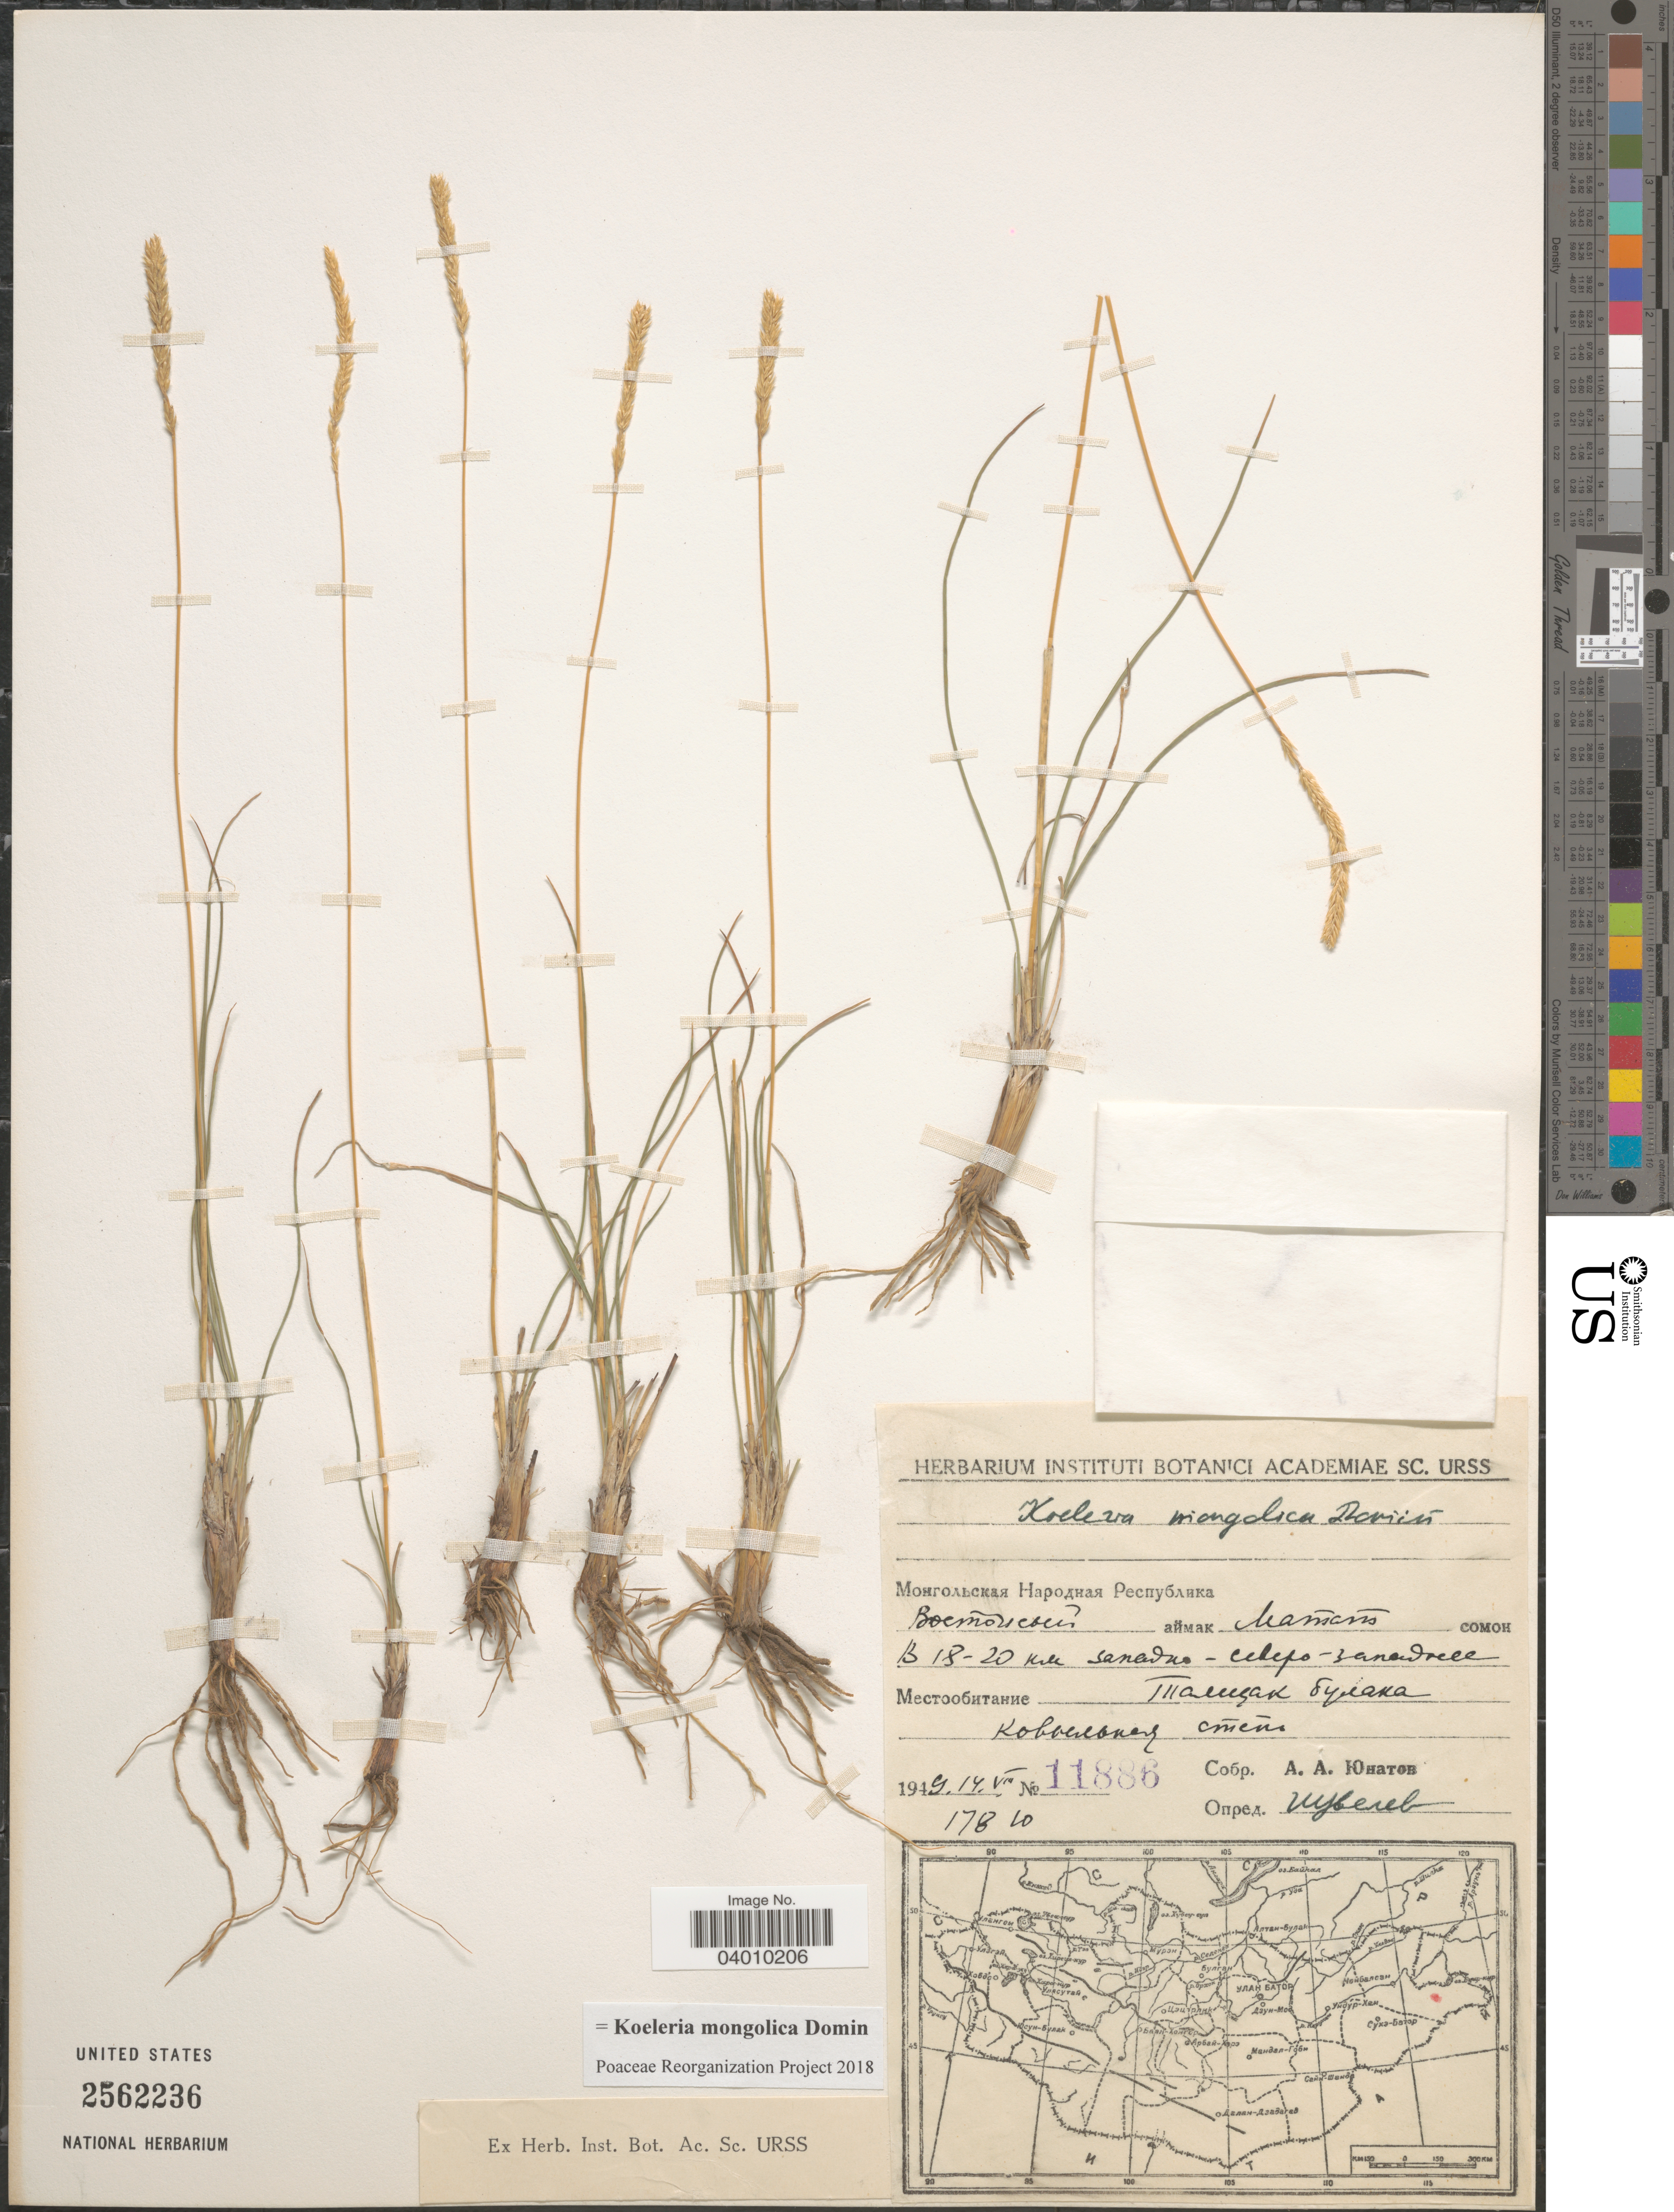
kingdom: Plantae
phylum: Tracheophyta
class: Liliopsida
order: Poales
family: Poaceae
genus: Koeleria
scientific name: Koeleria mongolica ined.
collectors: A. Unatov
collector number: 11886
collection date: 1949-08-14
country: Mongolia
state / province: Dornod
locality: Matad sum, 18-20 km WNW of Tamsagbulag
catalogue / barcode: US 2562236